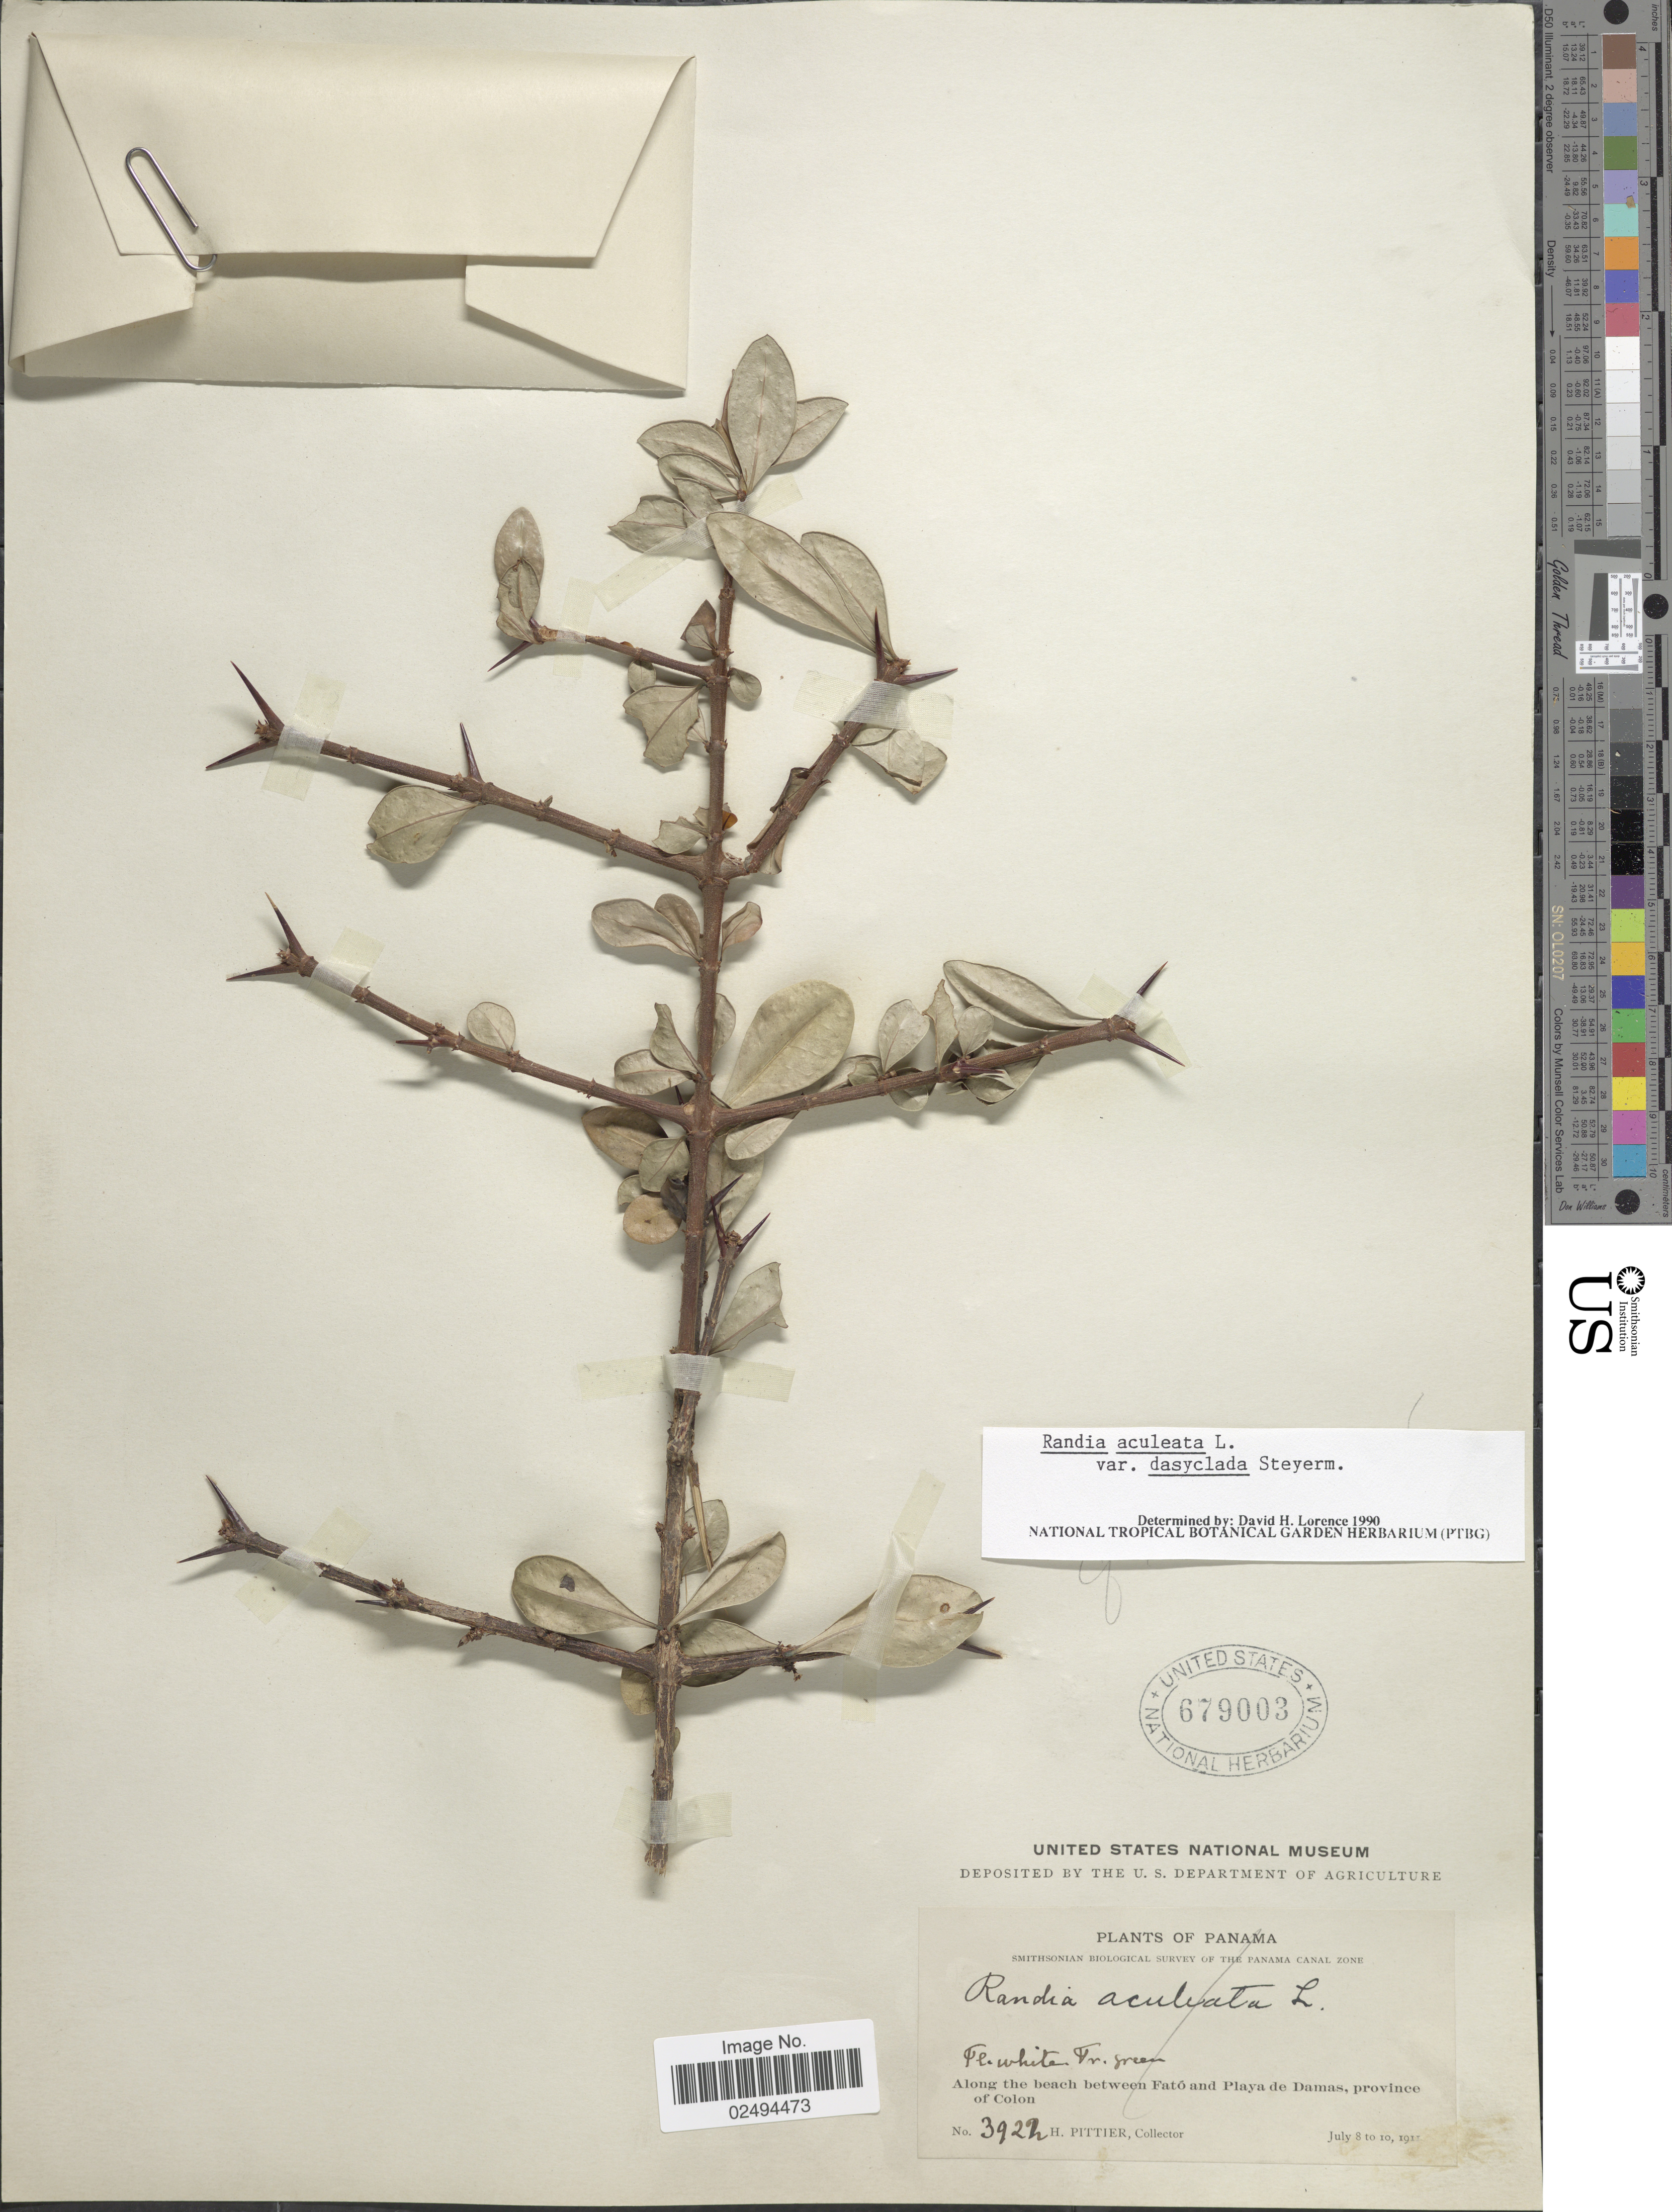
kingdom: Plantae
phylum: Tracheophyta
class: Magnoliopsida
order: Gentianales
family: Rubiaceae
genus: Randia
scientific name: Randia aculeata var. dasyclada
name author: Steyerm.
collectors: H. F. Pittier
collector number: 3921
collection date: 1911-07-08/1911-07-10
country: Panama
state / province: Colón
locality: Along the beach between Fato and Playa de Damas, province of Colon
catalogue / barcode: US 679003